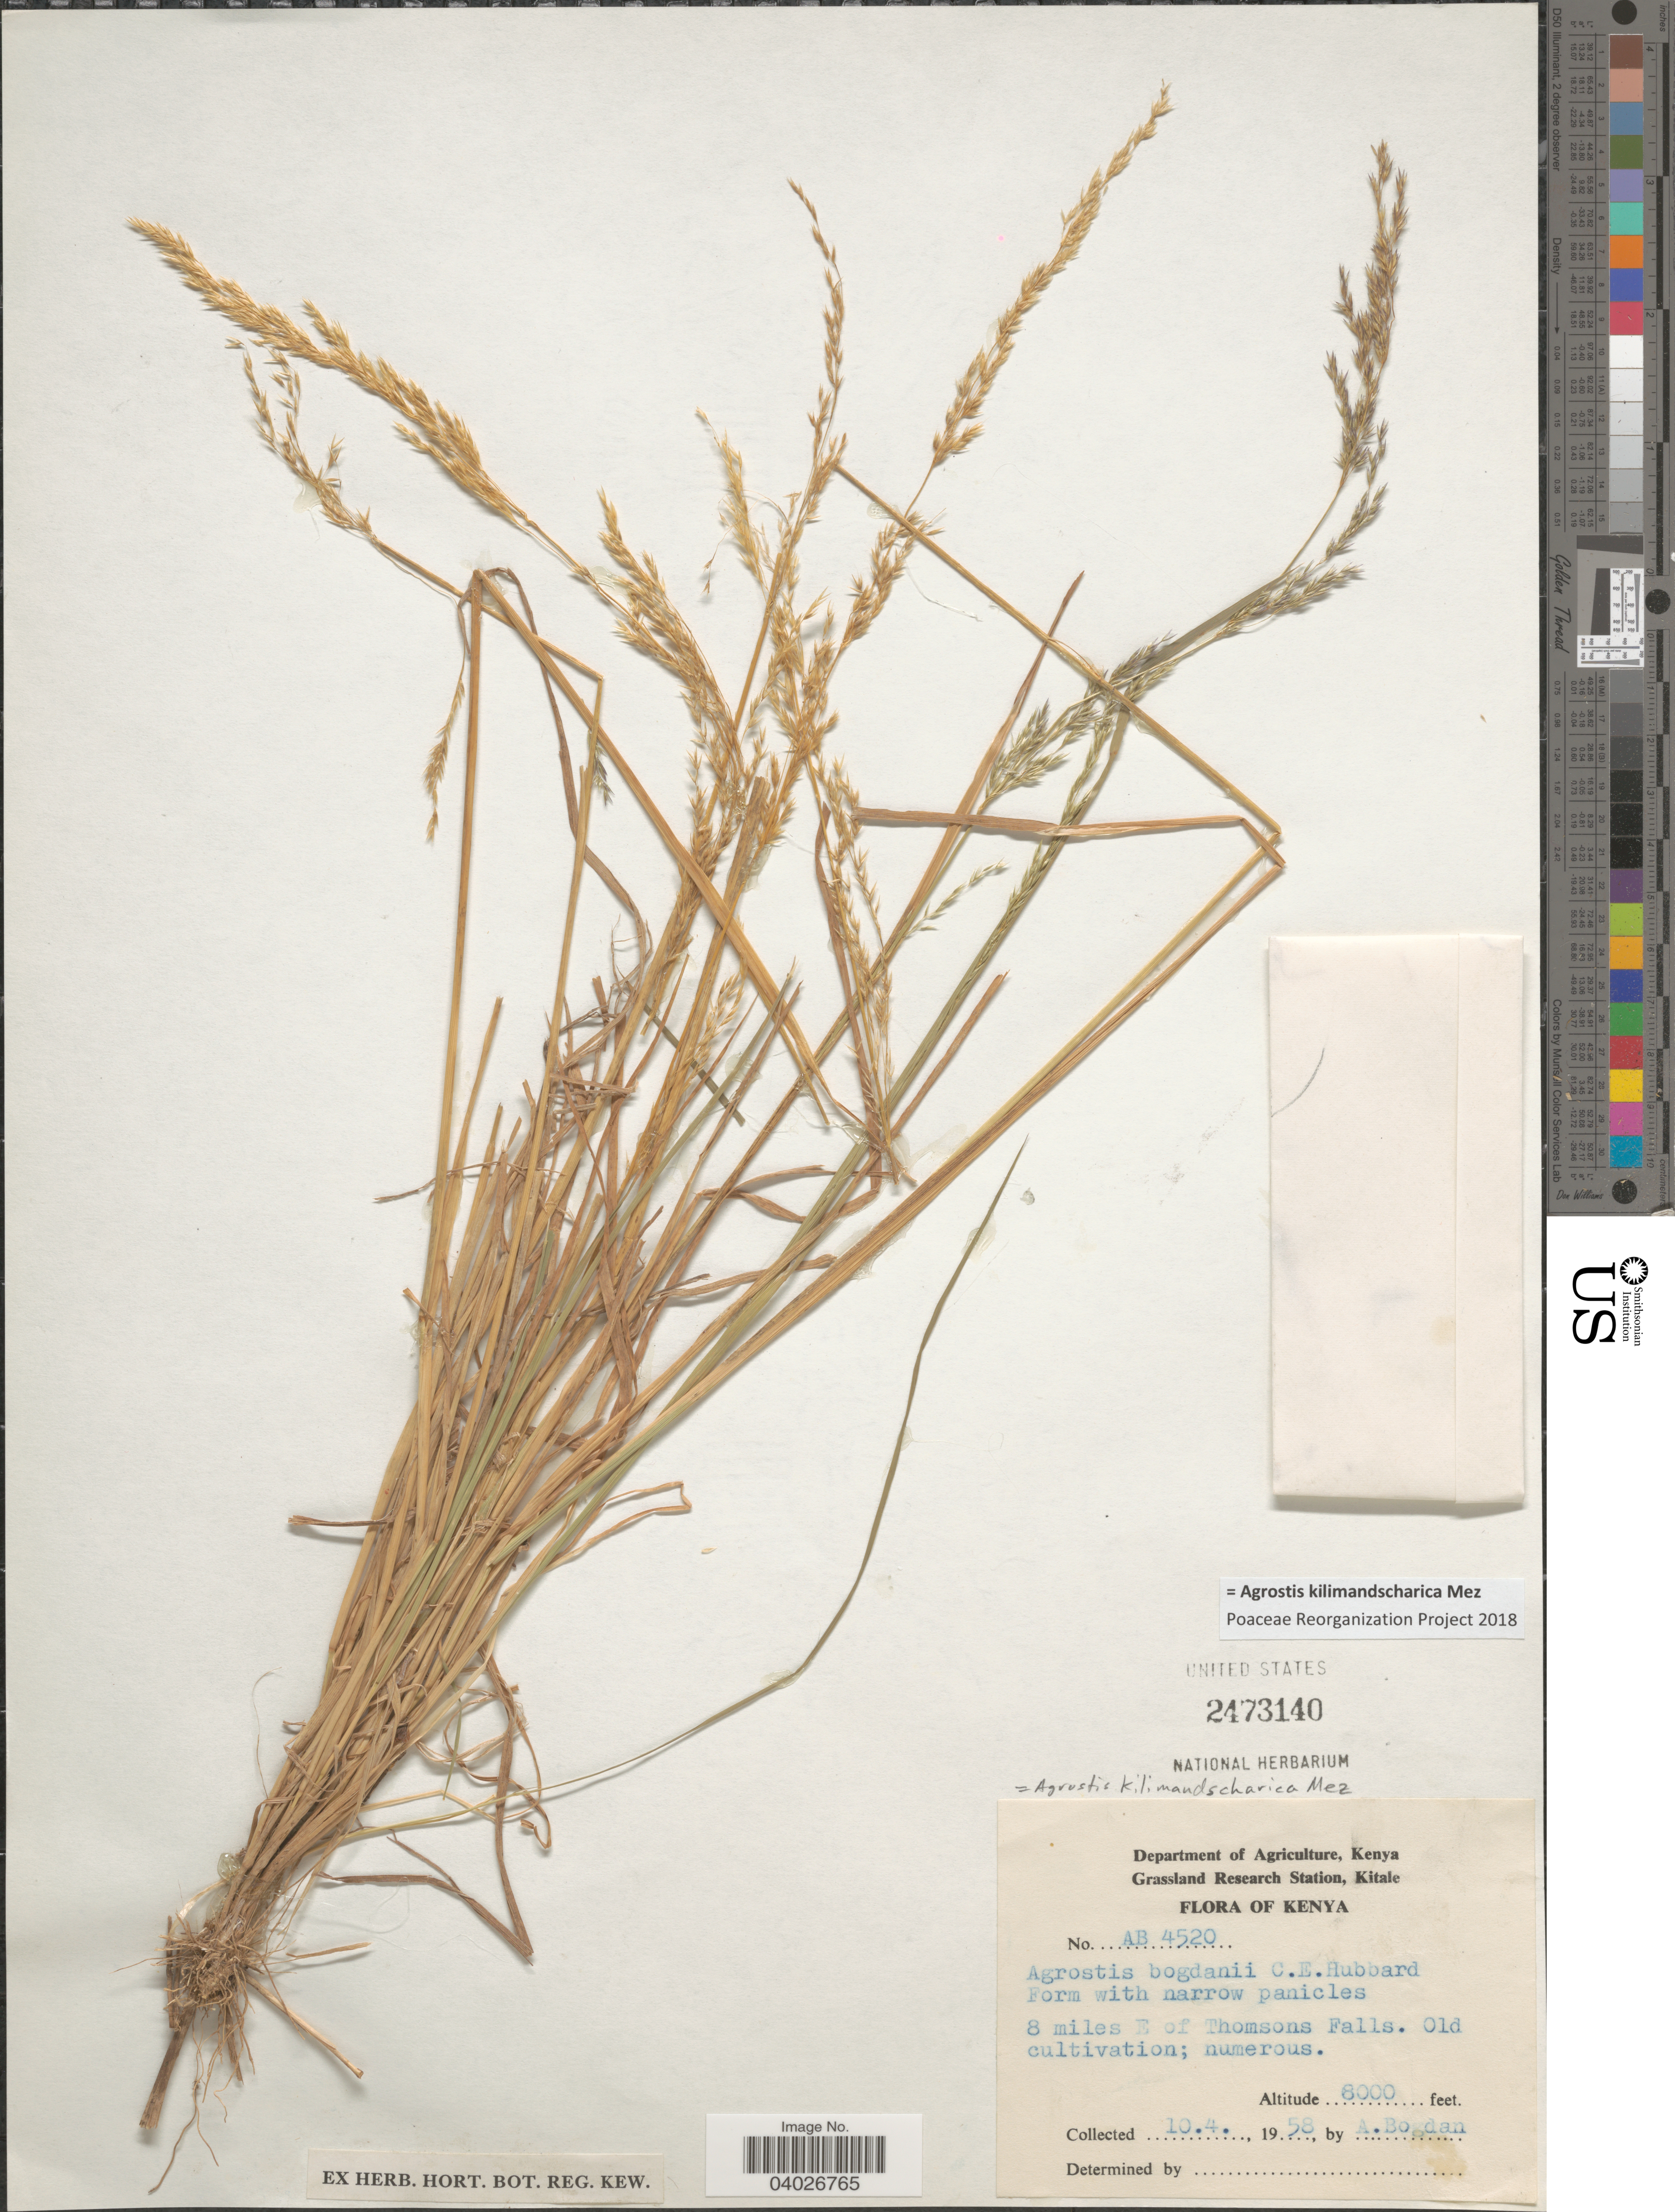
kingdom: Plantae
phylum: Tracheophyta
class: Liliopsida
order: Poales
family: Poaceae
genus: Agrostis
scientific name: Agrostis kilimandscharica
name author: Mez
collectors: A. Bogdan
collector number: AB4520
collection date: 1958-04-10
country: Kenya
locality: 8 miles E of Thomsons Falls. Old cultivation.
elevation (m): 2438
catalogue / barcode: US 2473140